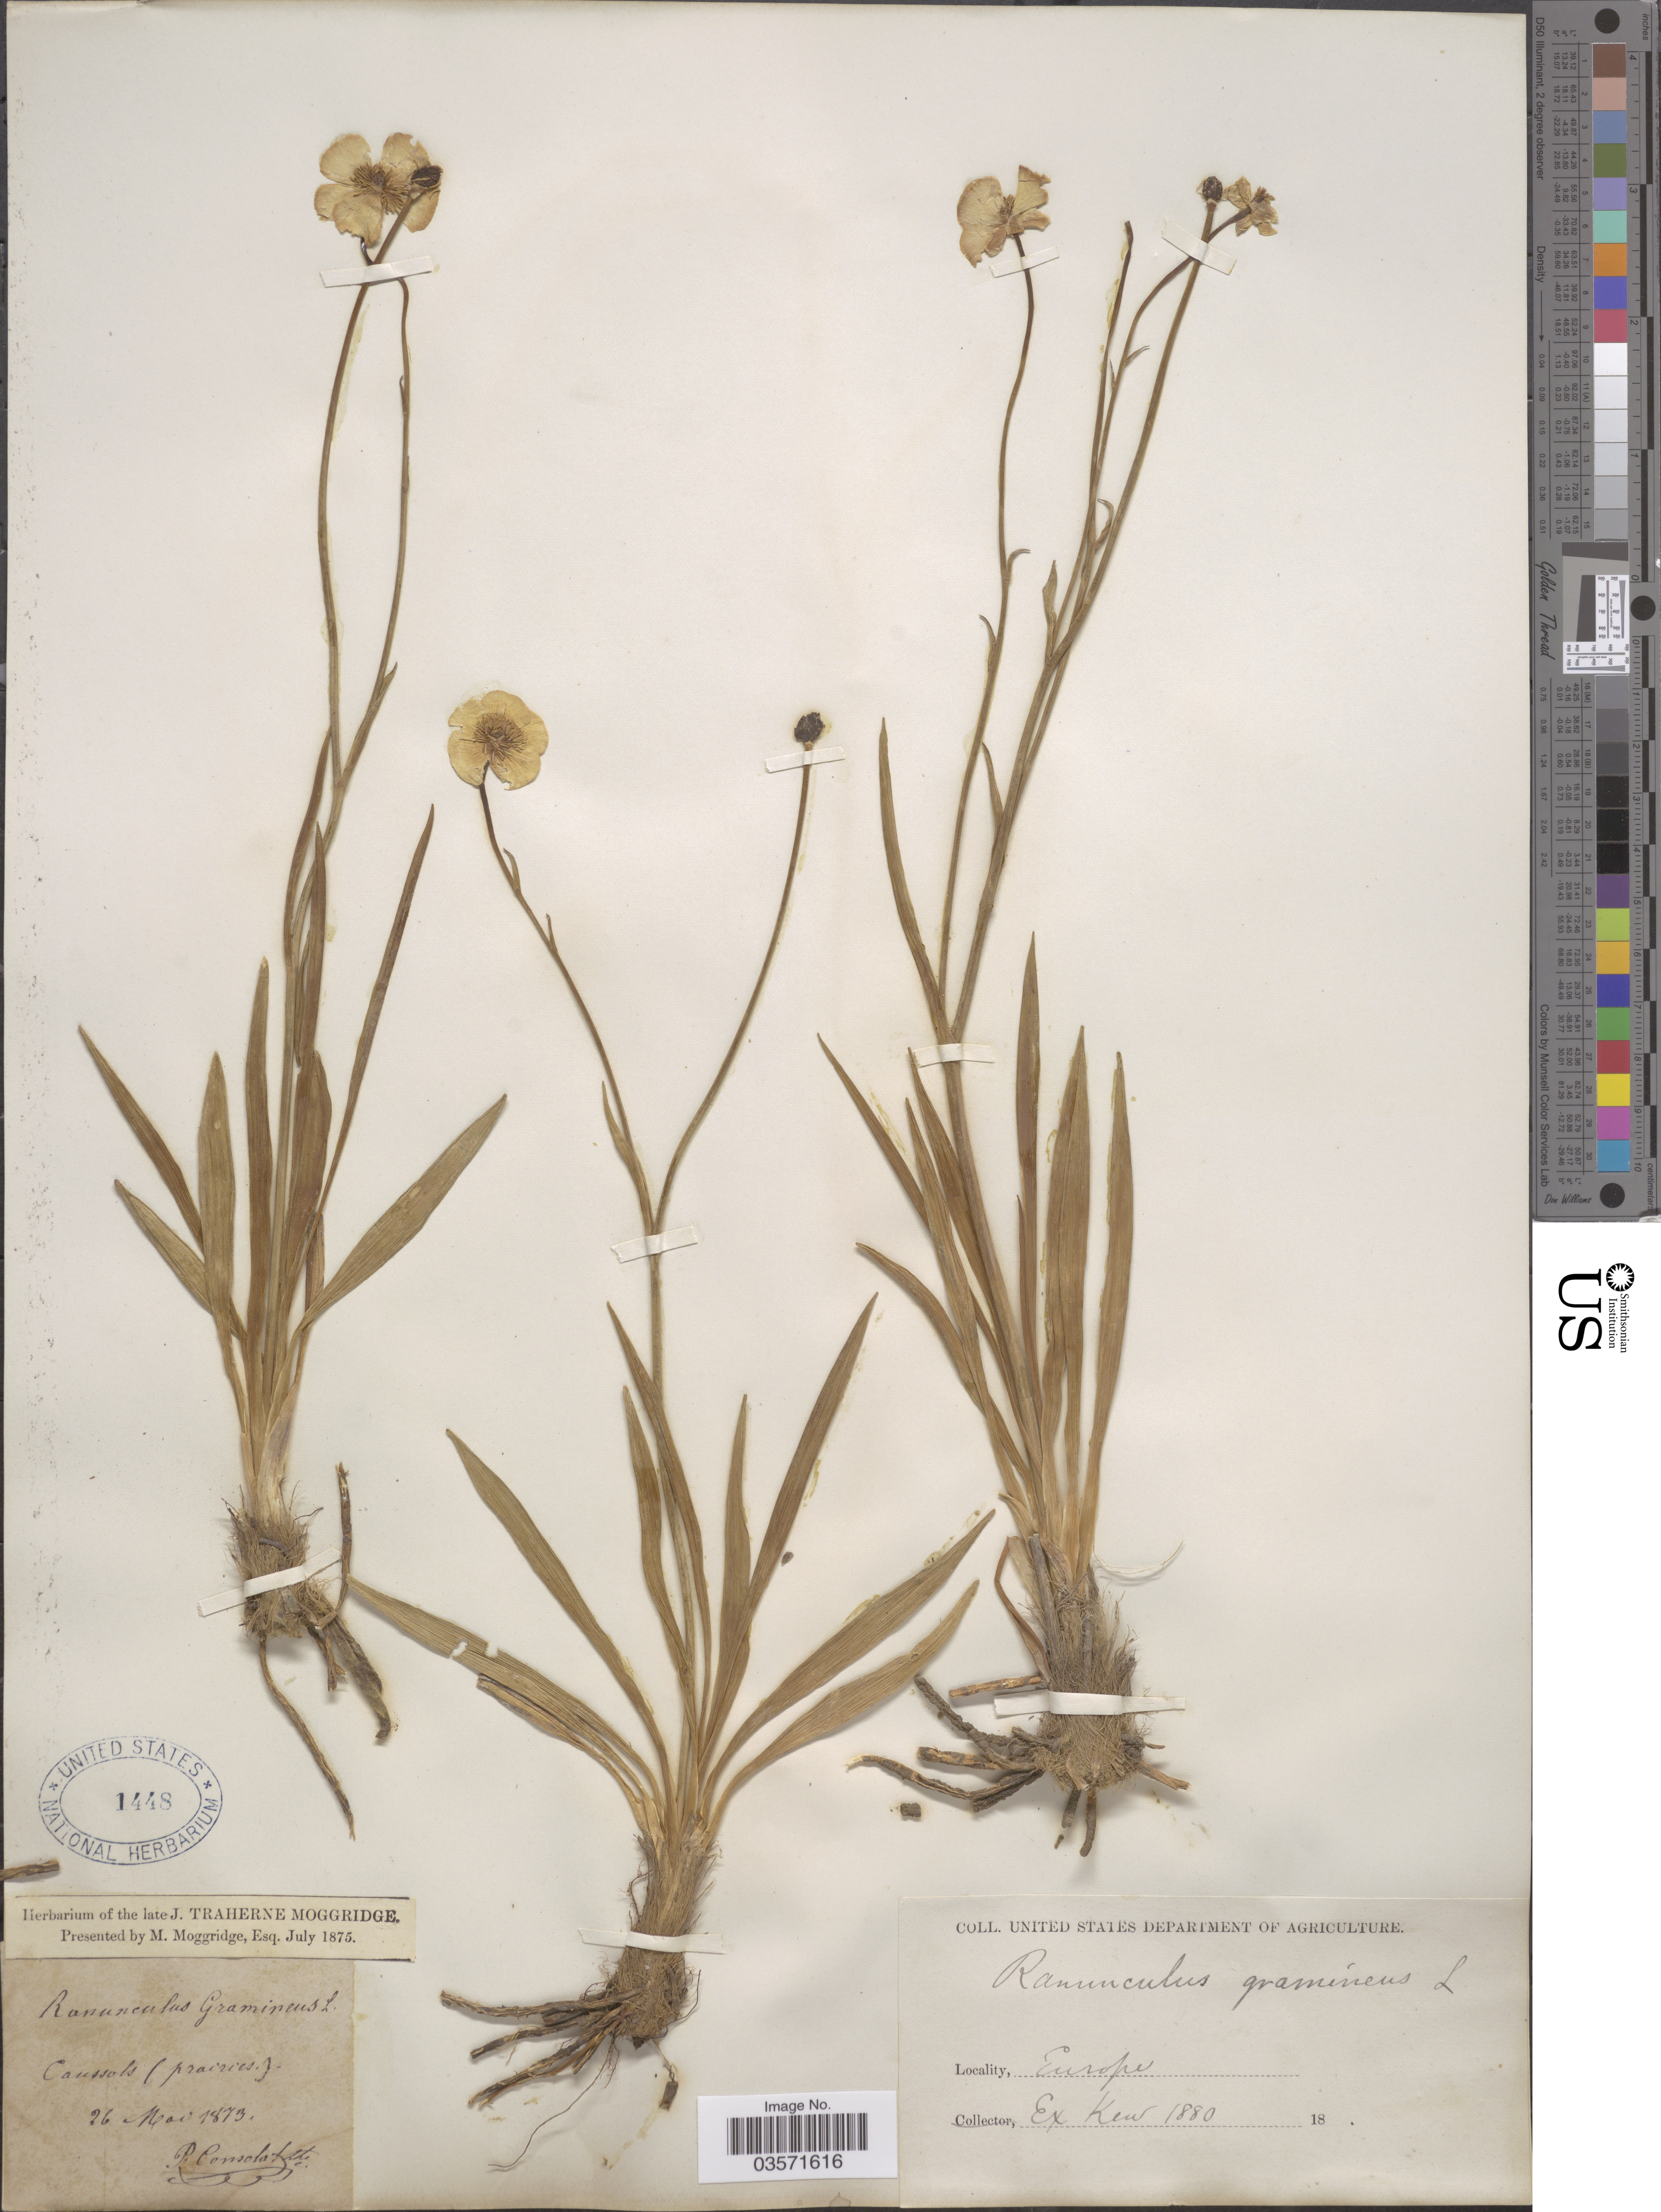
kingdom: Plantae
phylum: Tracheophyta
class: Magnoliopsida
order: Ranunculales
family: Ranunculaceae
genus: Ranunculus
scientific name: Ranunculus gramineus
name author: L.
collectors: P. Consolat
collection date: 1873-05-26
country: France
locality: Caussols (prairies). Europe.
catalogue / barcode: US 1448